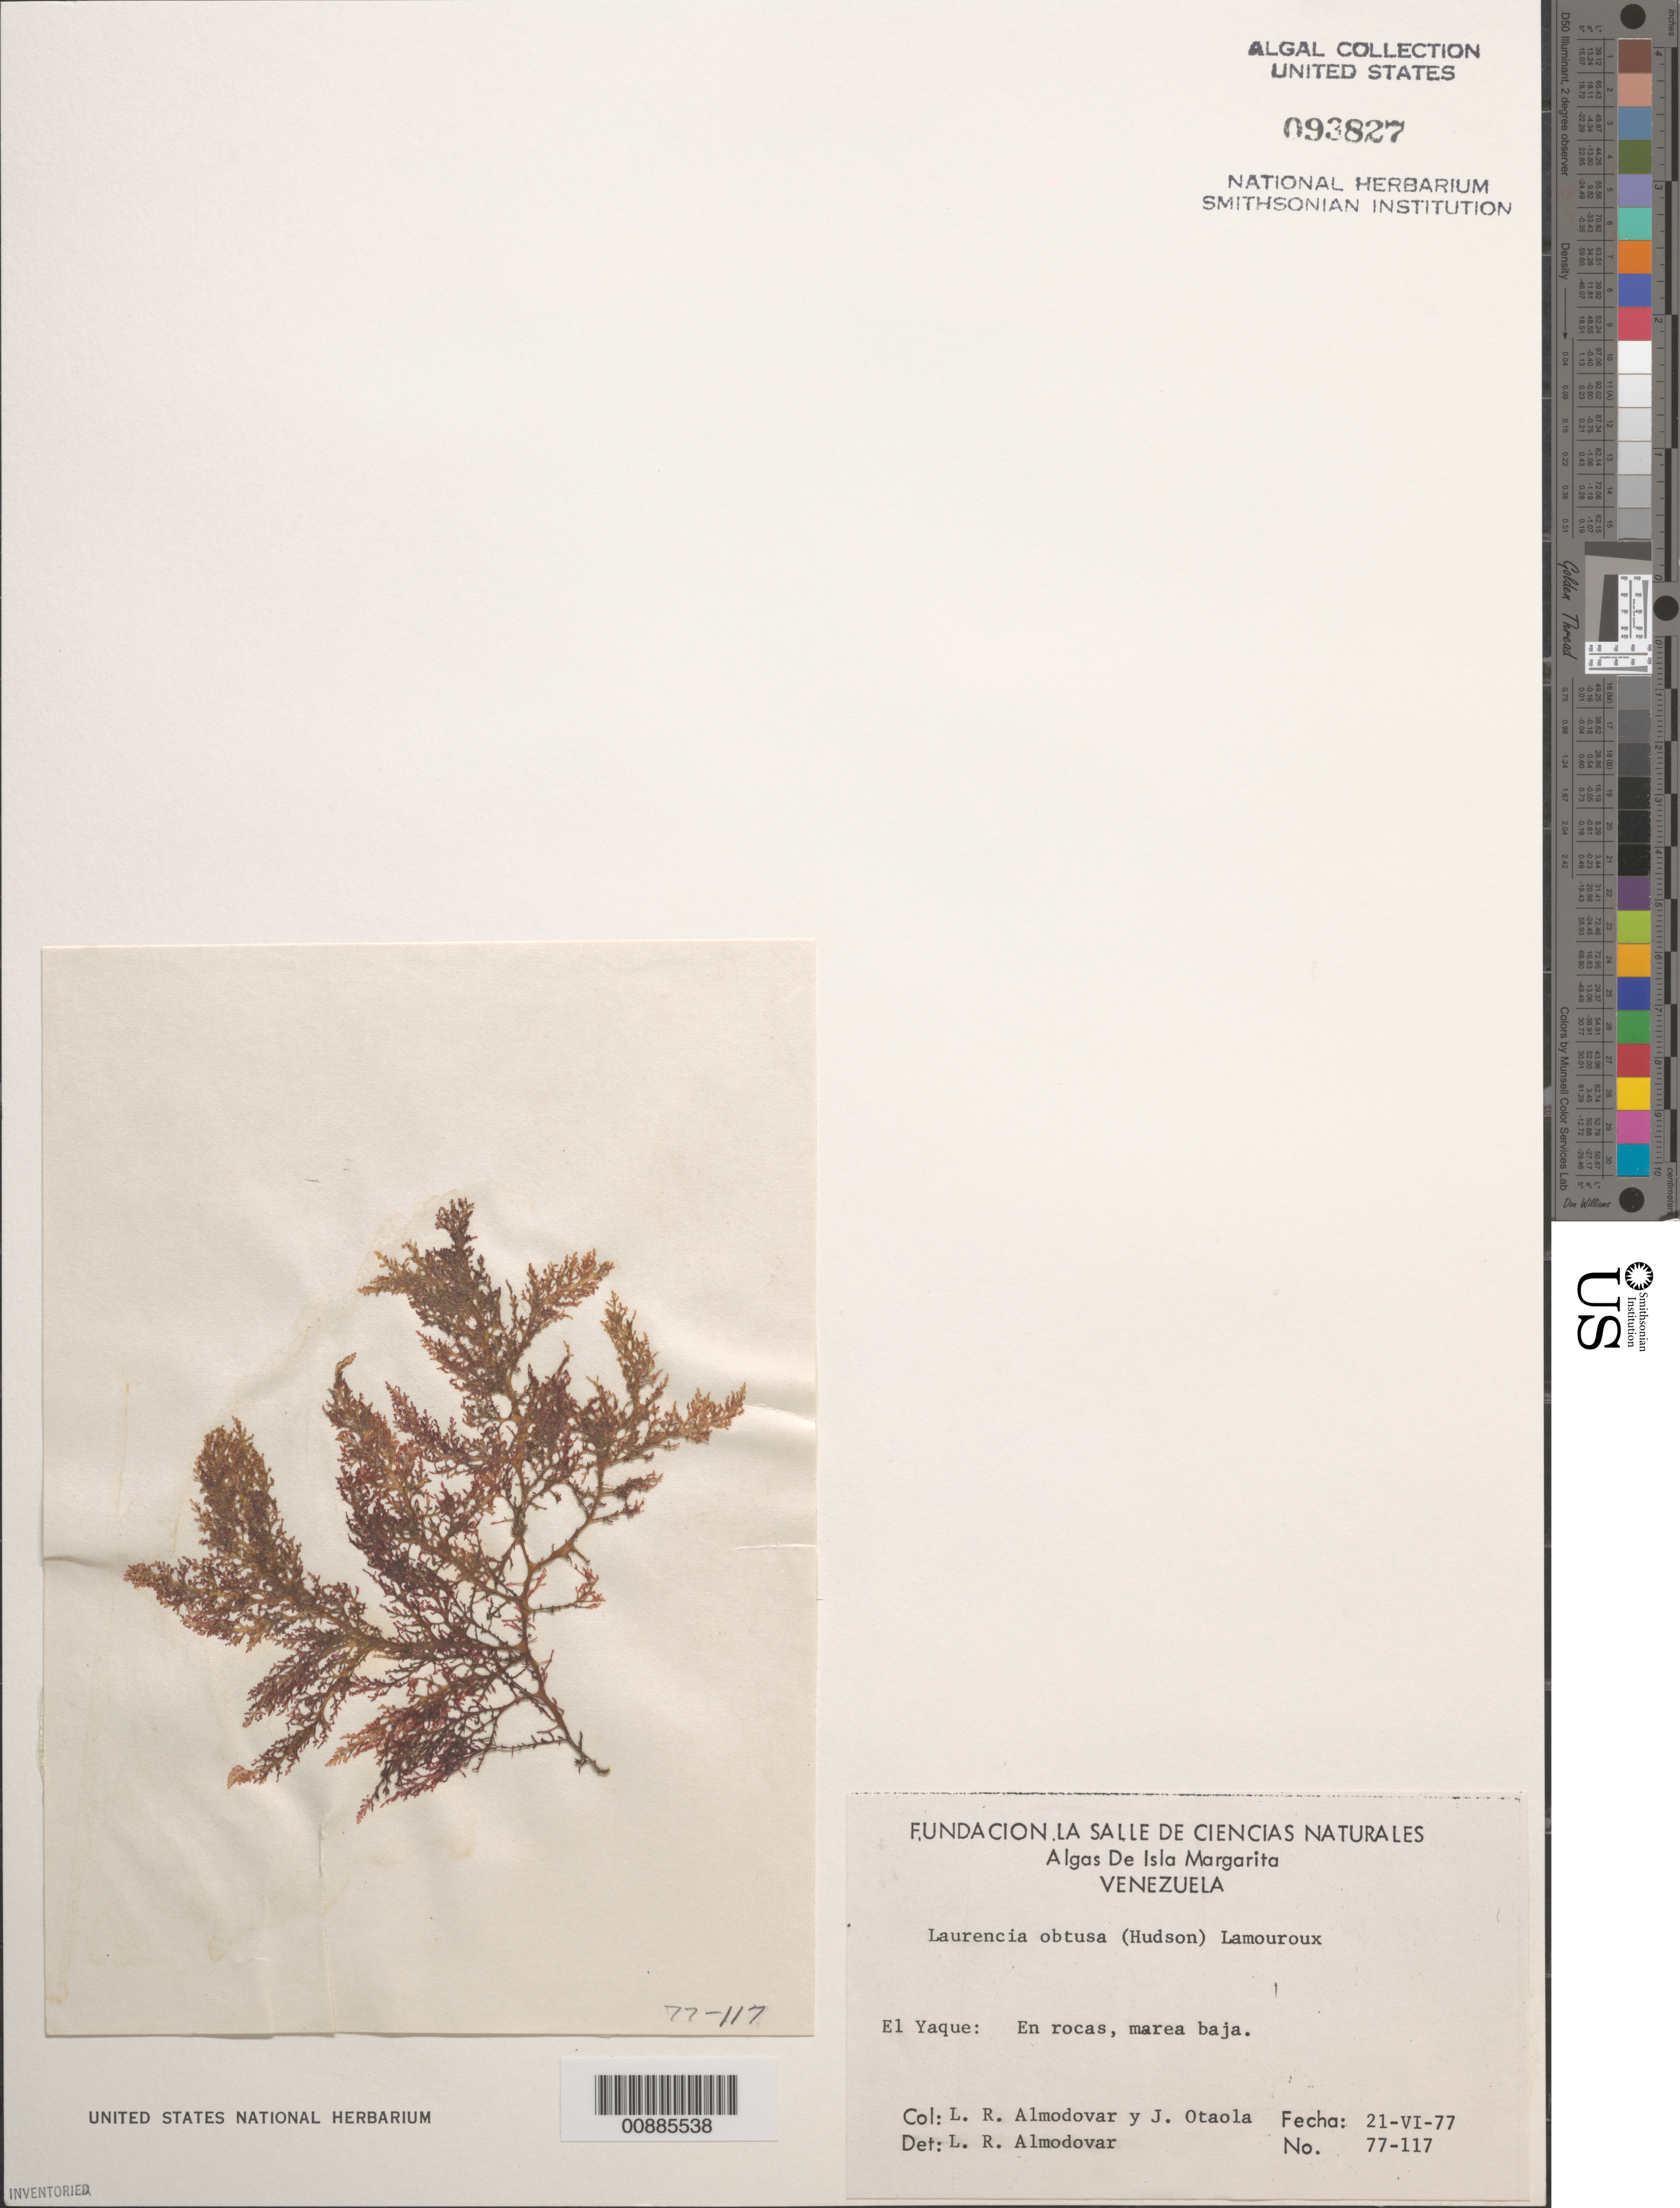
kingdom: Plantae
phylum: Rhodophyta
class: Florideophyceae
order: Ceramiales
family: Rhodomelaceae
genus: Laurencia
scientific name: Laurencia obtusa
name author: (Huds.) J.V.Lamouroux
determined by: Almodovar, L. R.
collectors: L. Almodovar & J. Otaola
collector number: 77-117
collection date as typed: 21 Jun 1977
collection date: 1977-06-21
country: Venezuela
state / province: Nueva Esparta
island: Margarita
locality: El Yaque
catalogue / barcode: US 93827